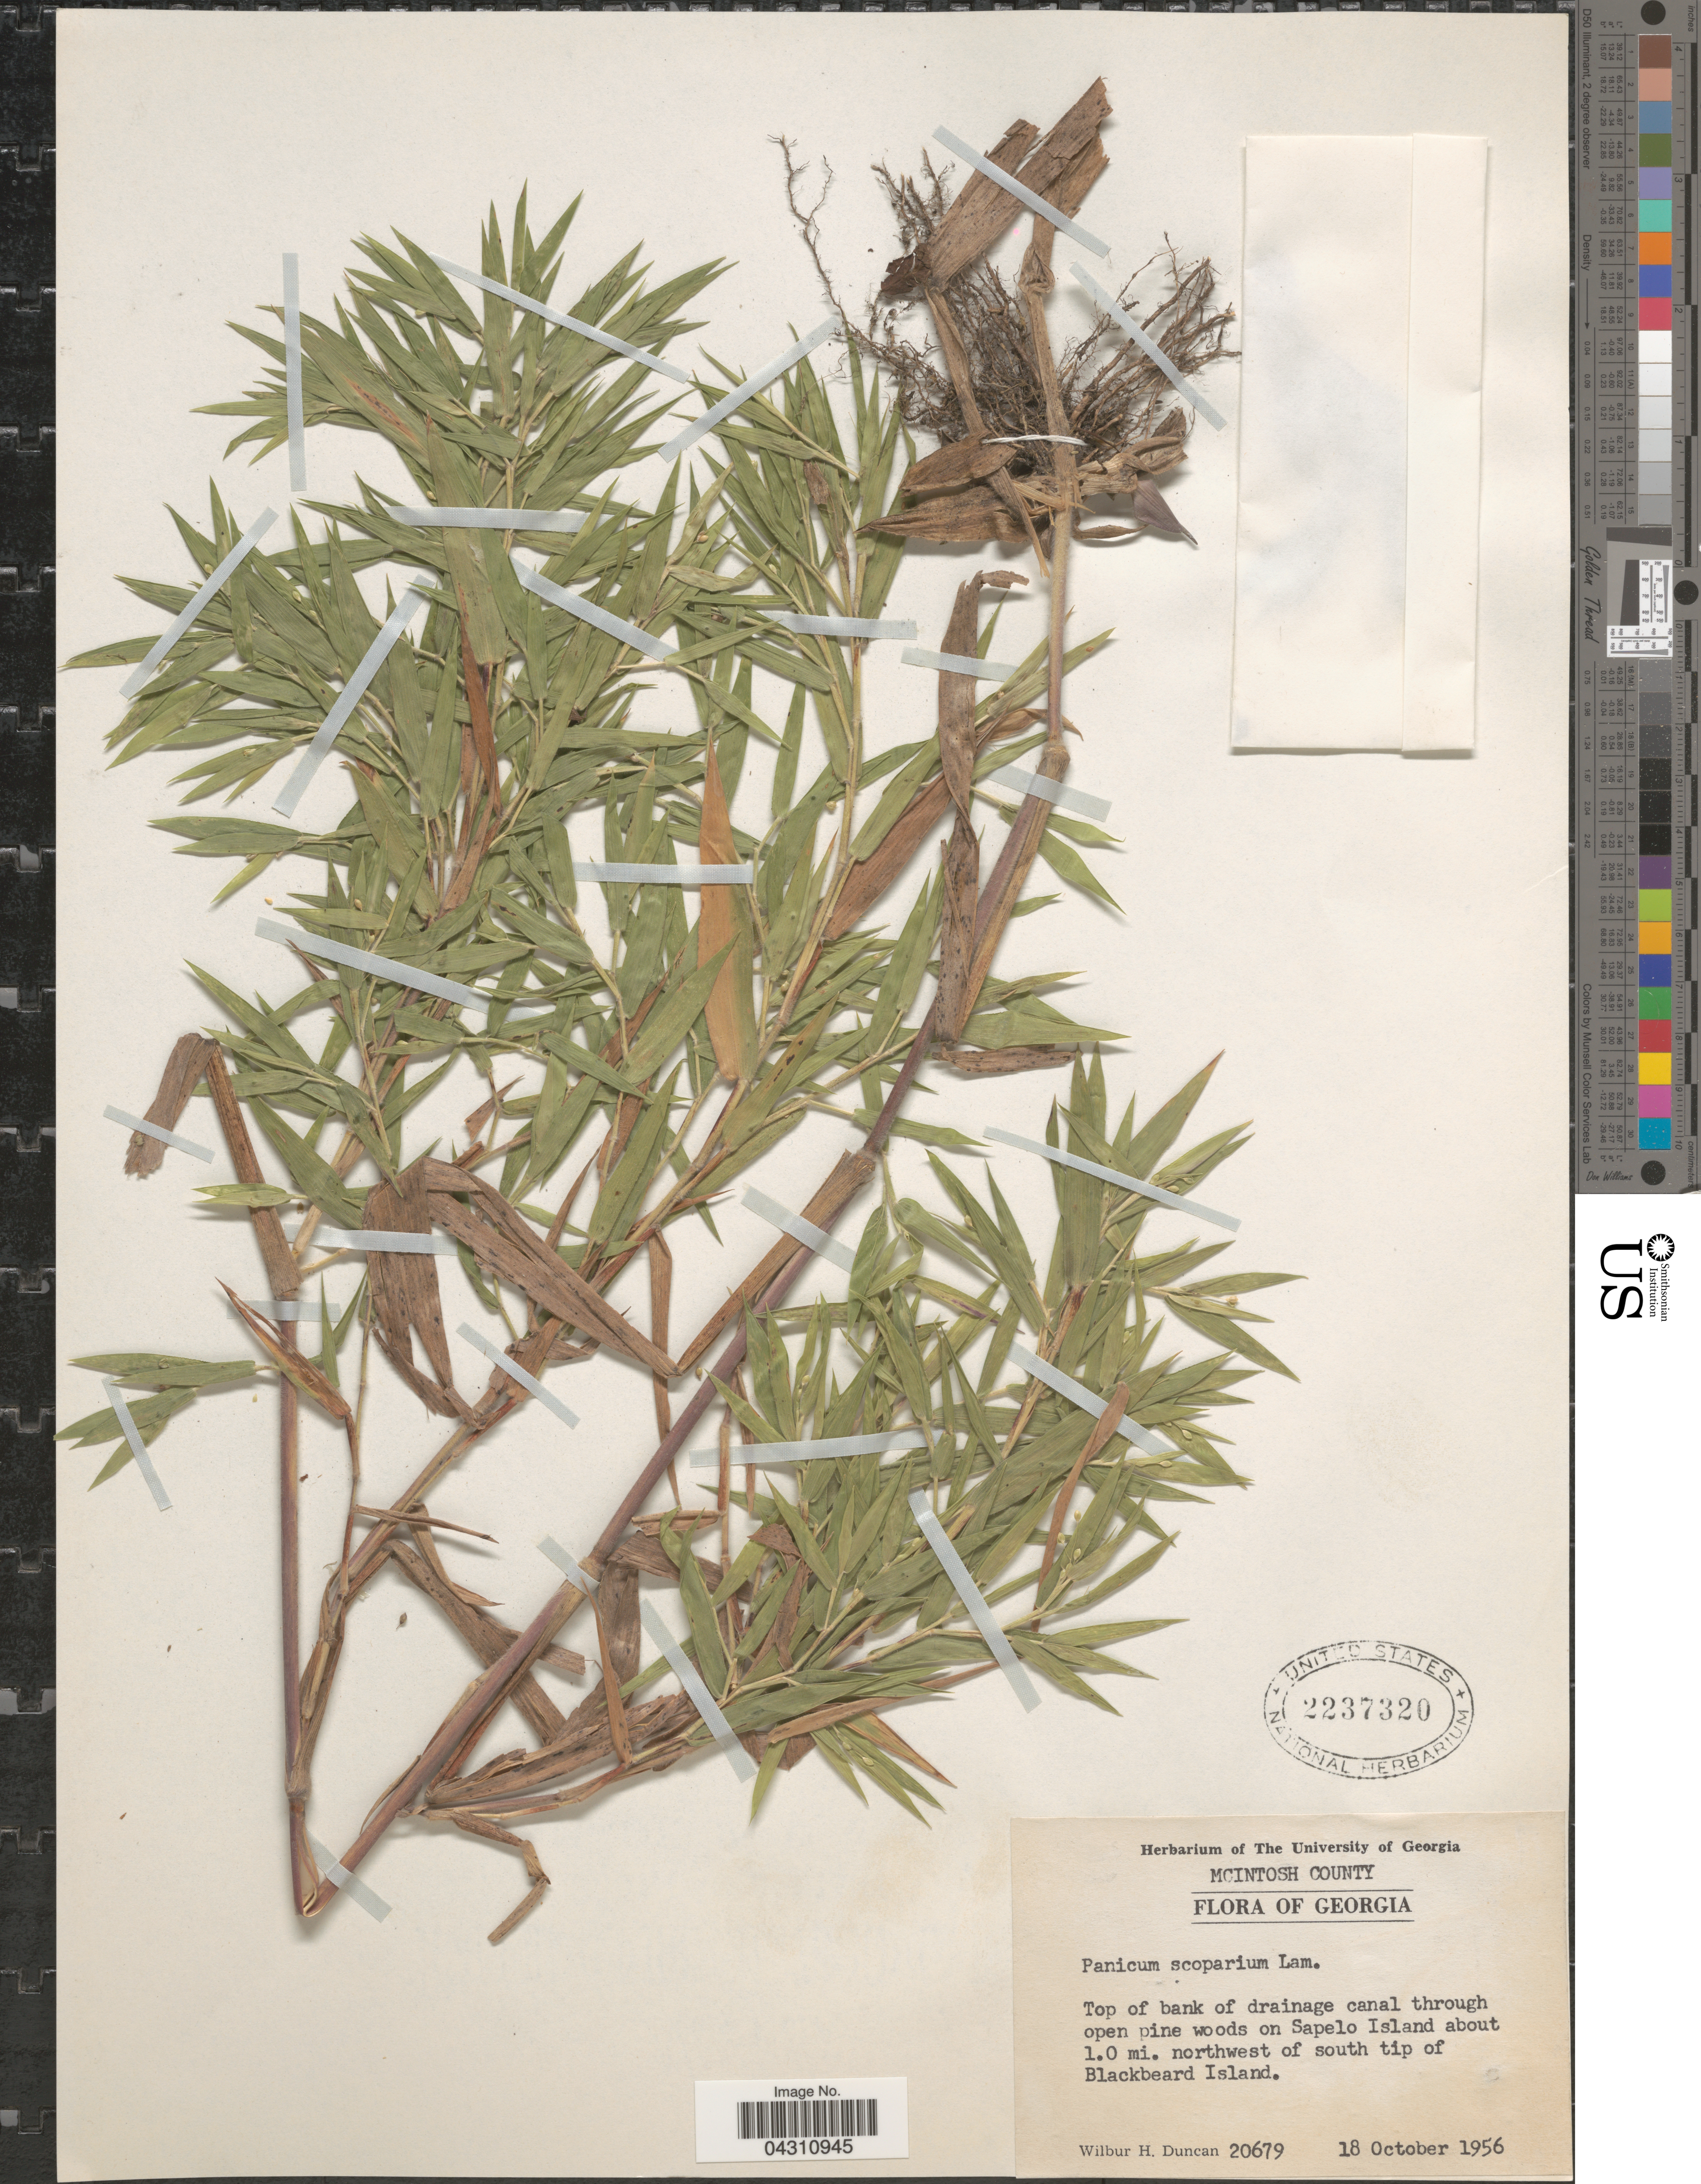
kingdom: Plantae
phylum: Tracheophyta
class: Liliopsida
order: Poales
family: Poaceae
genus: Dichanthelium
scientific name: Dichanthelium scoparium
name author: (Lam.) Gould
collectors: W. H. Duncan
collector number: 20679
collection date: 1956-10-18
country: United States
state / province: Georgia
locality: McIntosh County. Top of bank of drainage canal through open pine woods on Sapelo Island about 1.0 mi. northwest of south tip of Blackbeard Island.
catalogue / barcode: US 2237320